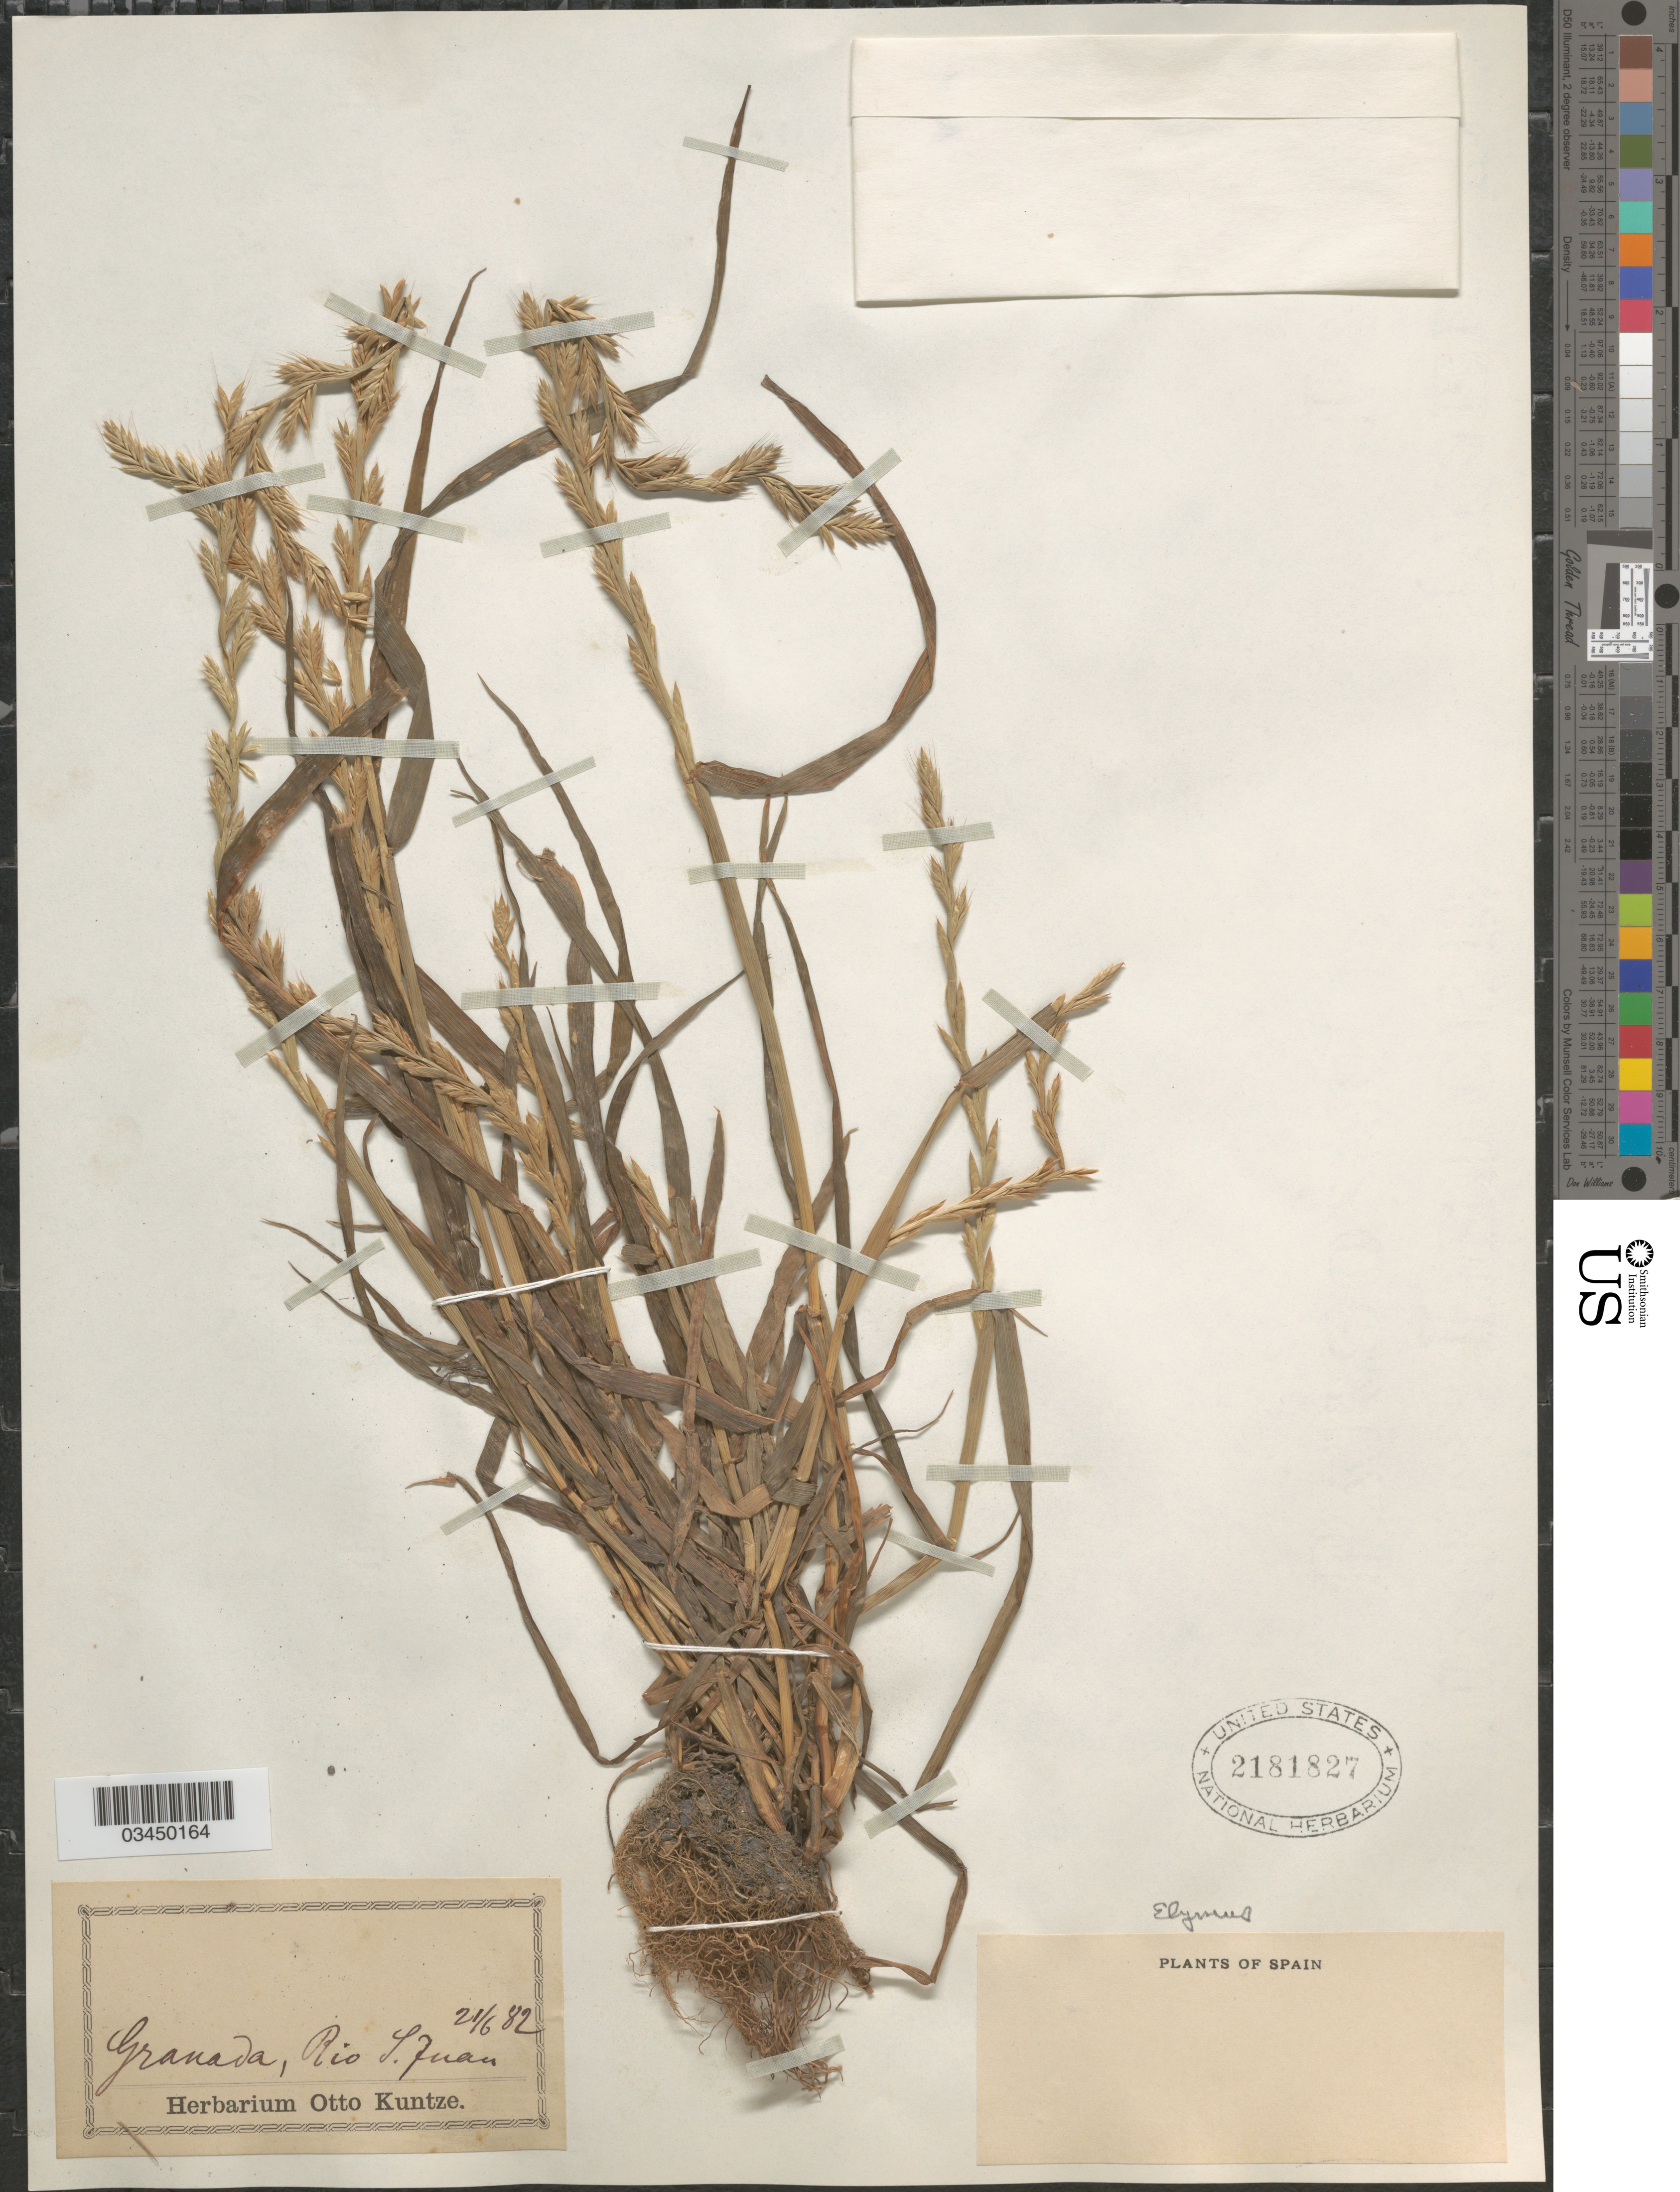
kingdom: Plantae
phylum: Tracheophyta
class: Liliopsida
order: Poales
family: Poaceae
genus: Elymus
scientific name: Elymus sp.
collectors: ex herb. Otto Kuntze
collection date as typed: Transcribed d/m/y: 21/6/82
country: Spain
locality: Granada, Rio S. Juan.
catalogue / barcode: US 2181827